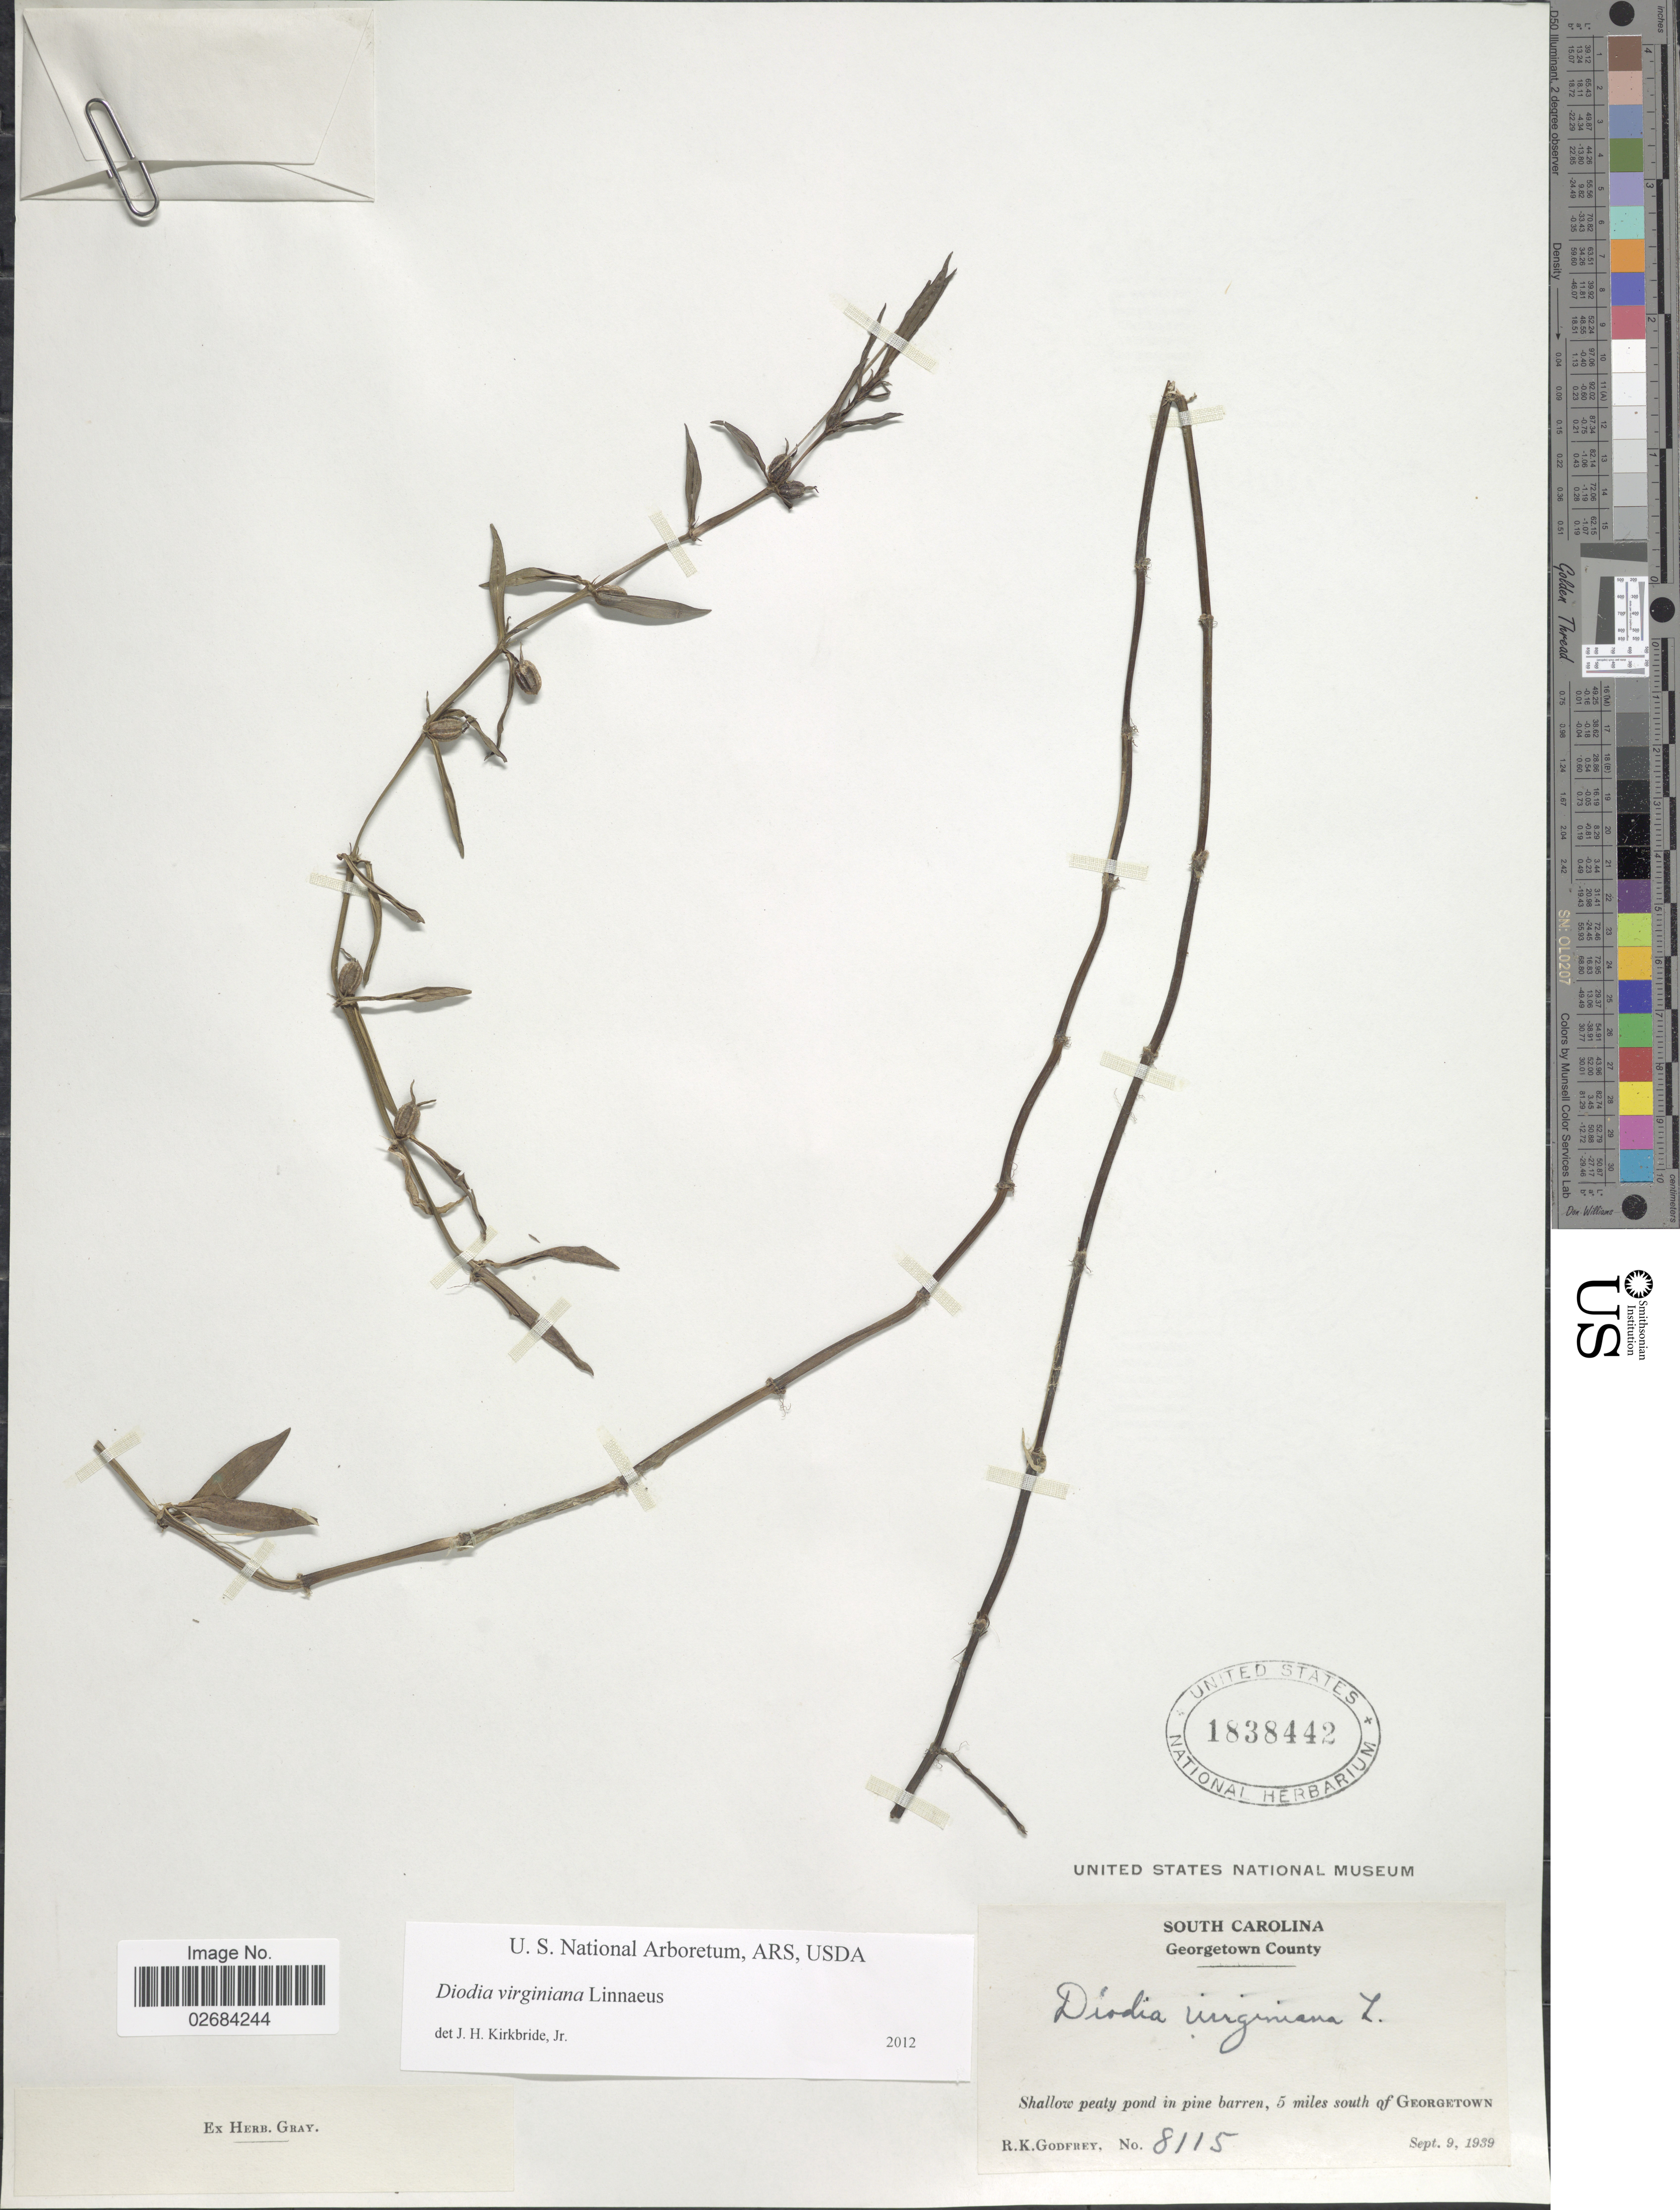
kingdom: Plantae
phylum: Tracheophyta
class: Magnoliopsida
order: Gentianales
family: Rubiaceae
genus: Diodia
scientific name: Diodia virginiana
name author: L.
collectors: R. K. Godfrey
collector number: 8115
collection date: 1939-09-09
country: United States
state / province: South Carolina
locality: Georgetown County. 5 miles south of Georgetown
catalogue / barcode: US 1838442